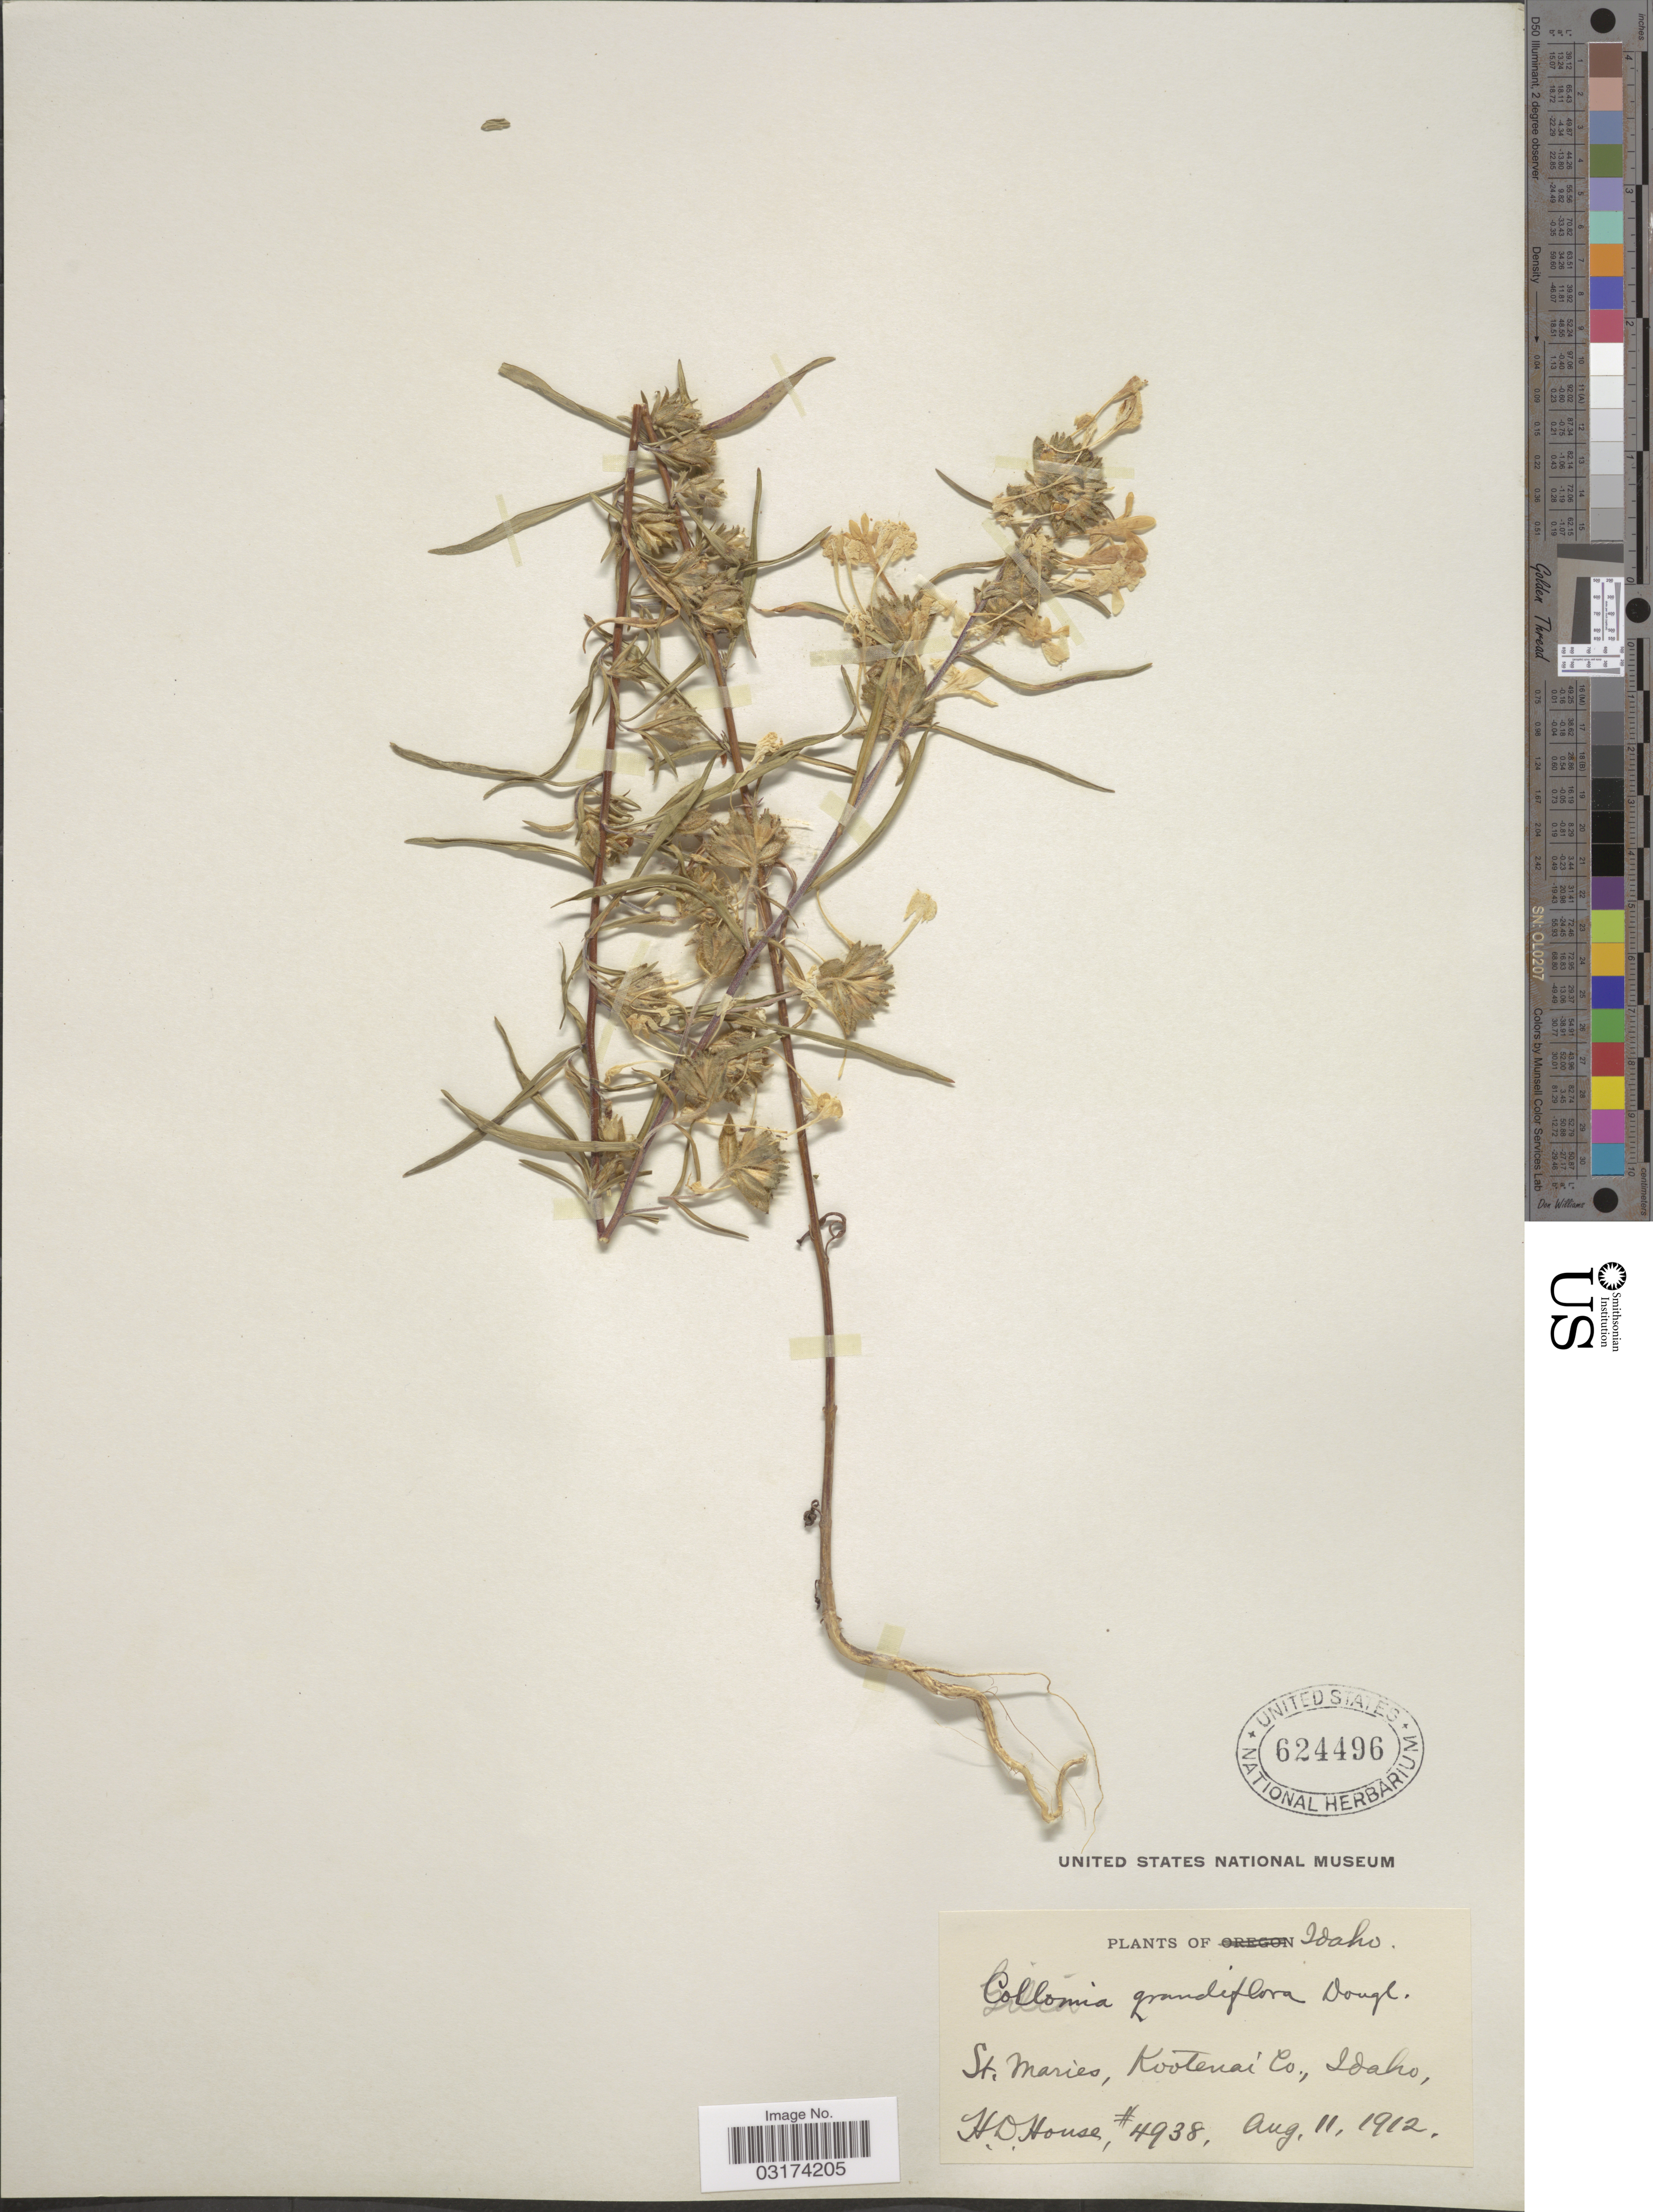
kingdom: Plantae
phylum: Tracheophyta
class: Magnoliopsida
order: Ericales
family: Polemoniaceae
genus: Collomia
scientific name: Collomia grandiflora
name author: Douglas ex Lindl.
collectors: H. D. House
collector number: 4938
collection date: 1912-08-11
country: United States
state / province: Idaho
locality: St. Maries, Kootenai Co, Idaho.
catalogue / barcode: US 624496